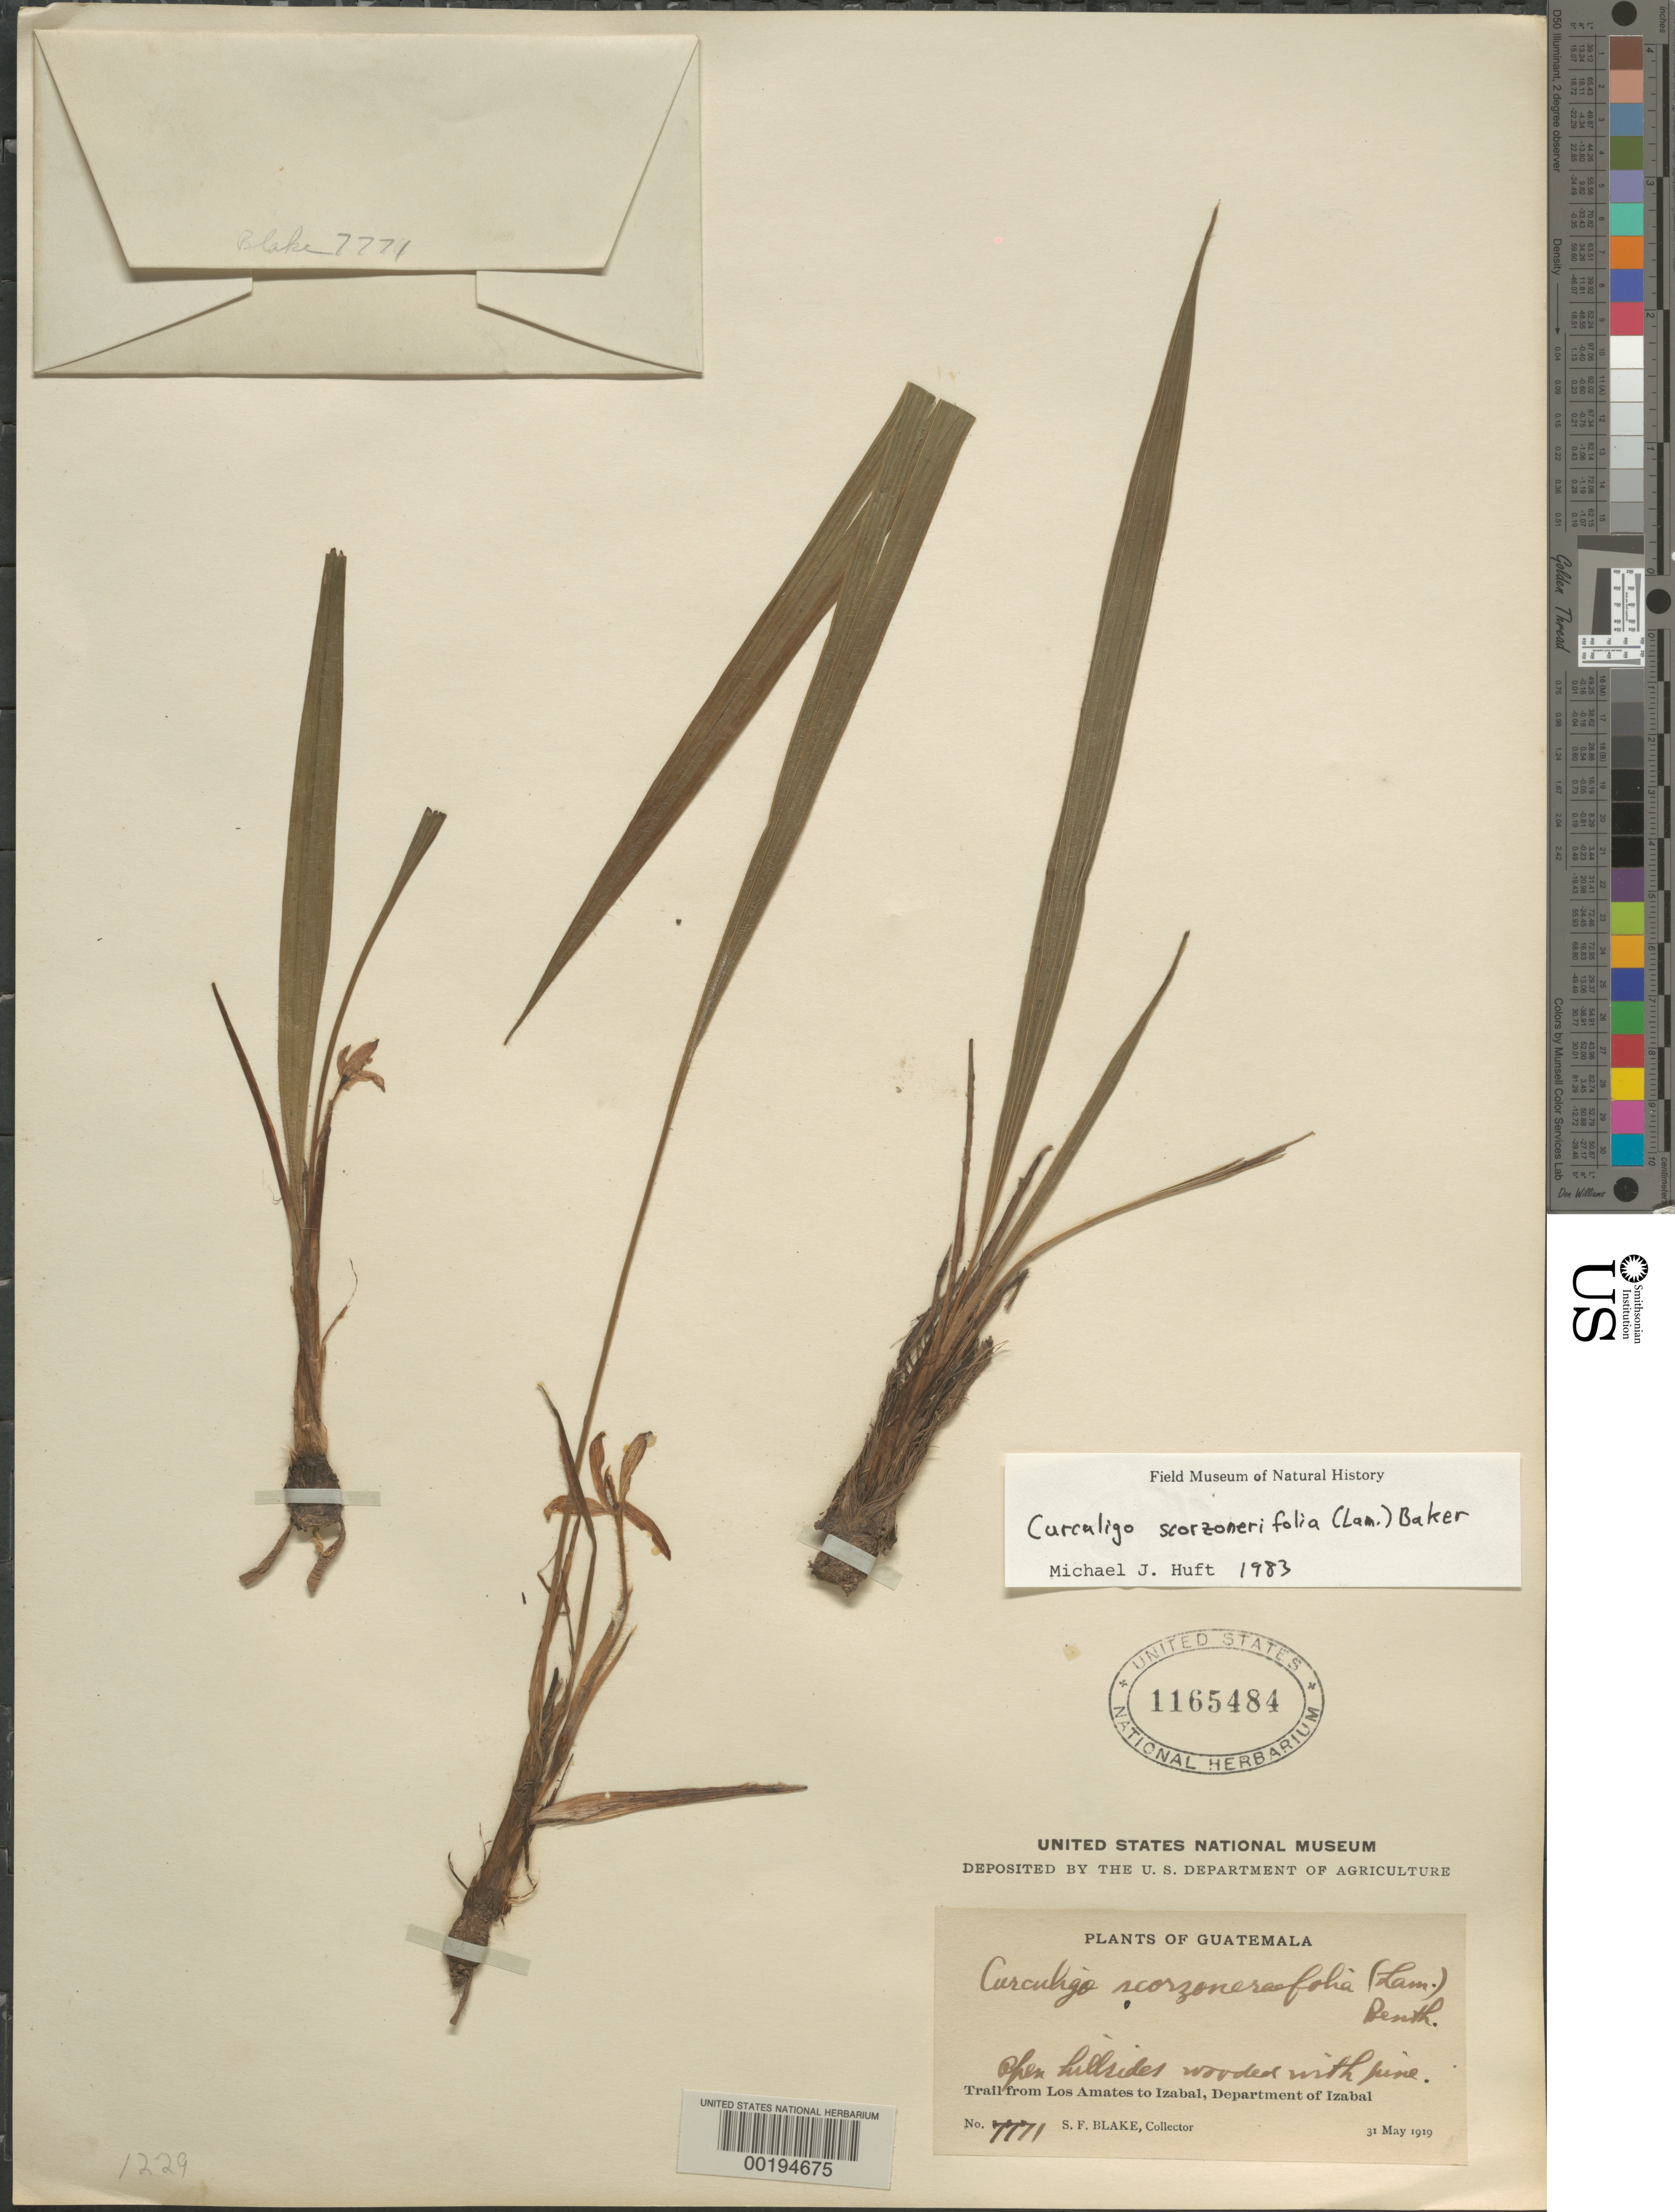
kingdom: Plantae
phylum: Tracheophyta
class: Liliopsida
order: Asparagales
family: Hypoxidaceae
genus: Curculigo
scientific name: Curculigo scorzonerifolia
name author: (Lam.) Baker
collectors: S. Blake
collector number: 7771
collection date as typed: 31 May 1919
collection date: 1919-05-31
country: Guatemala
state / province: Izabal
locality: Trail from Los Amates to Izabal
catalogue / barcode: US 1165484